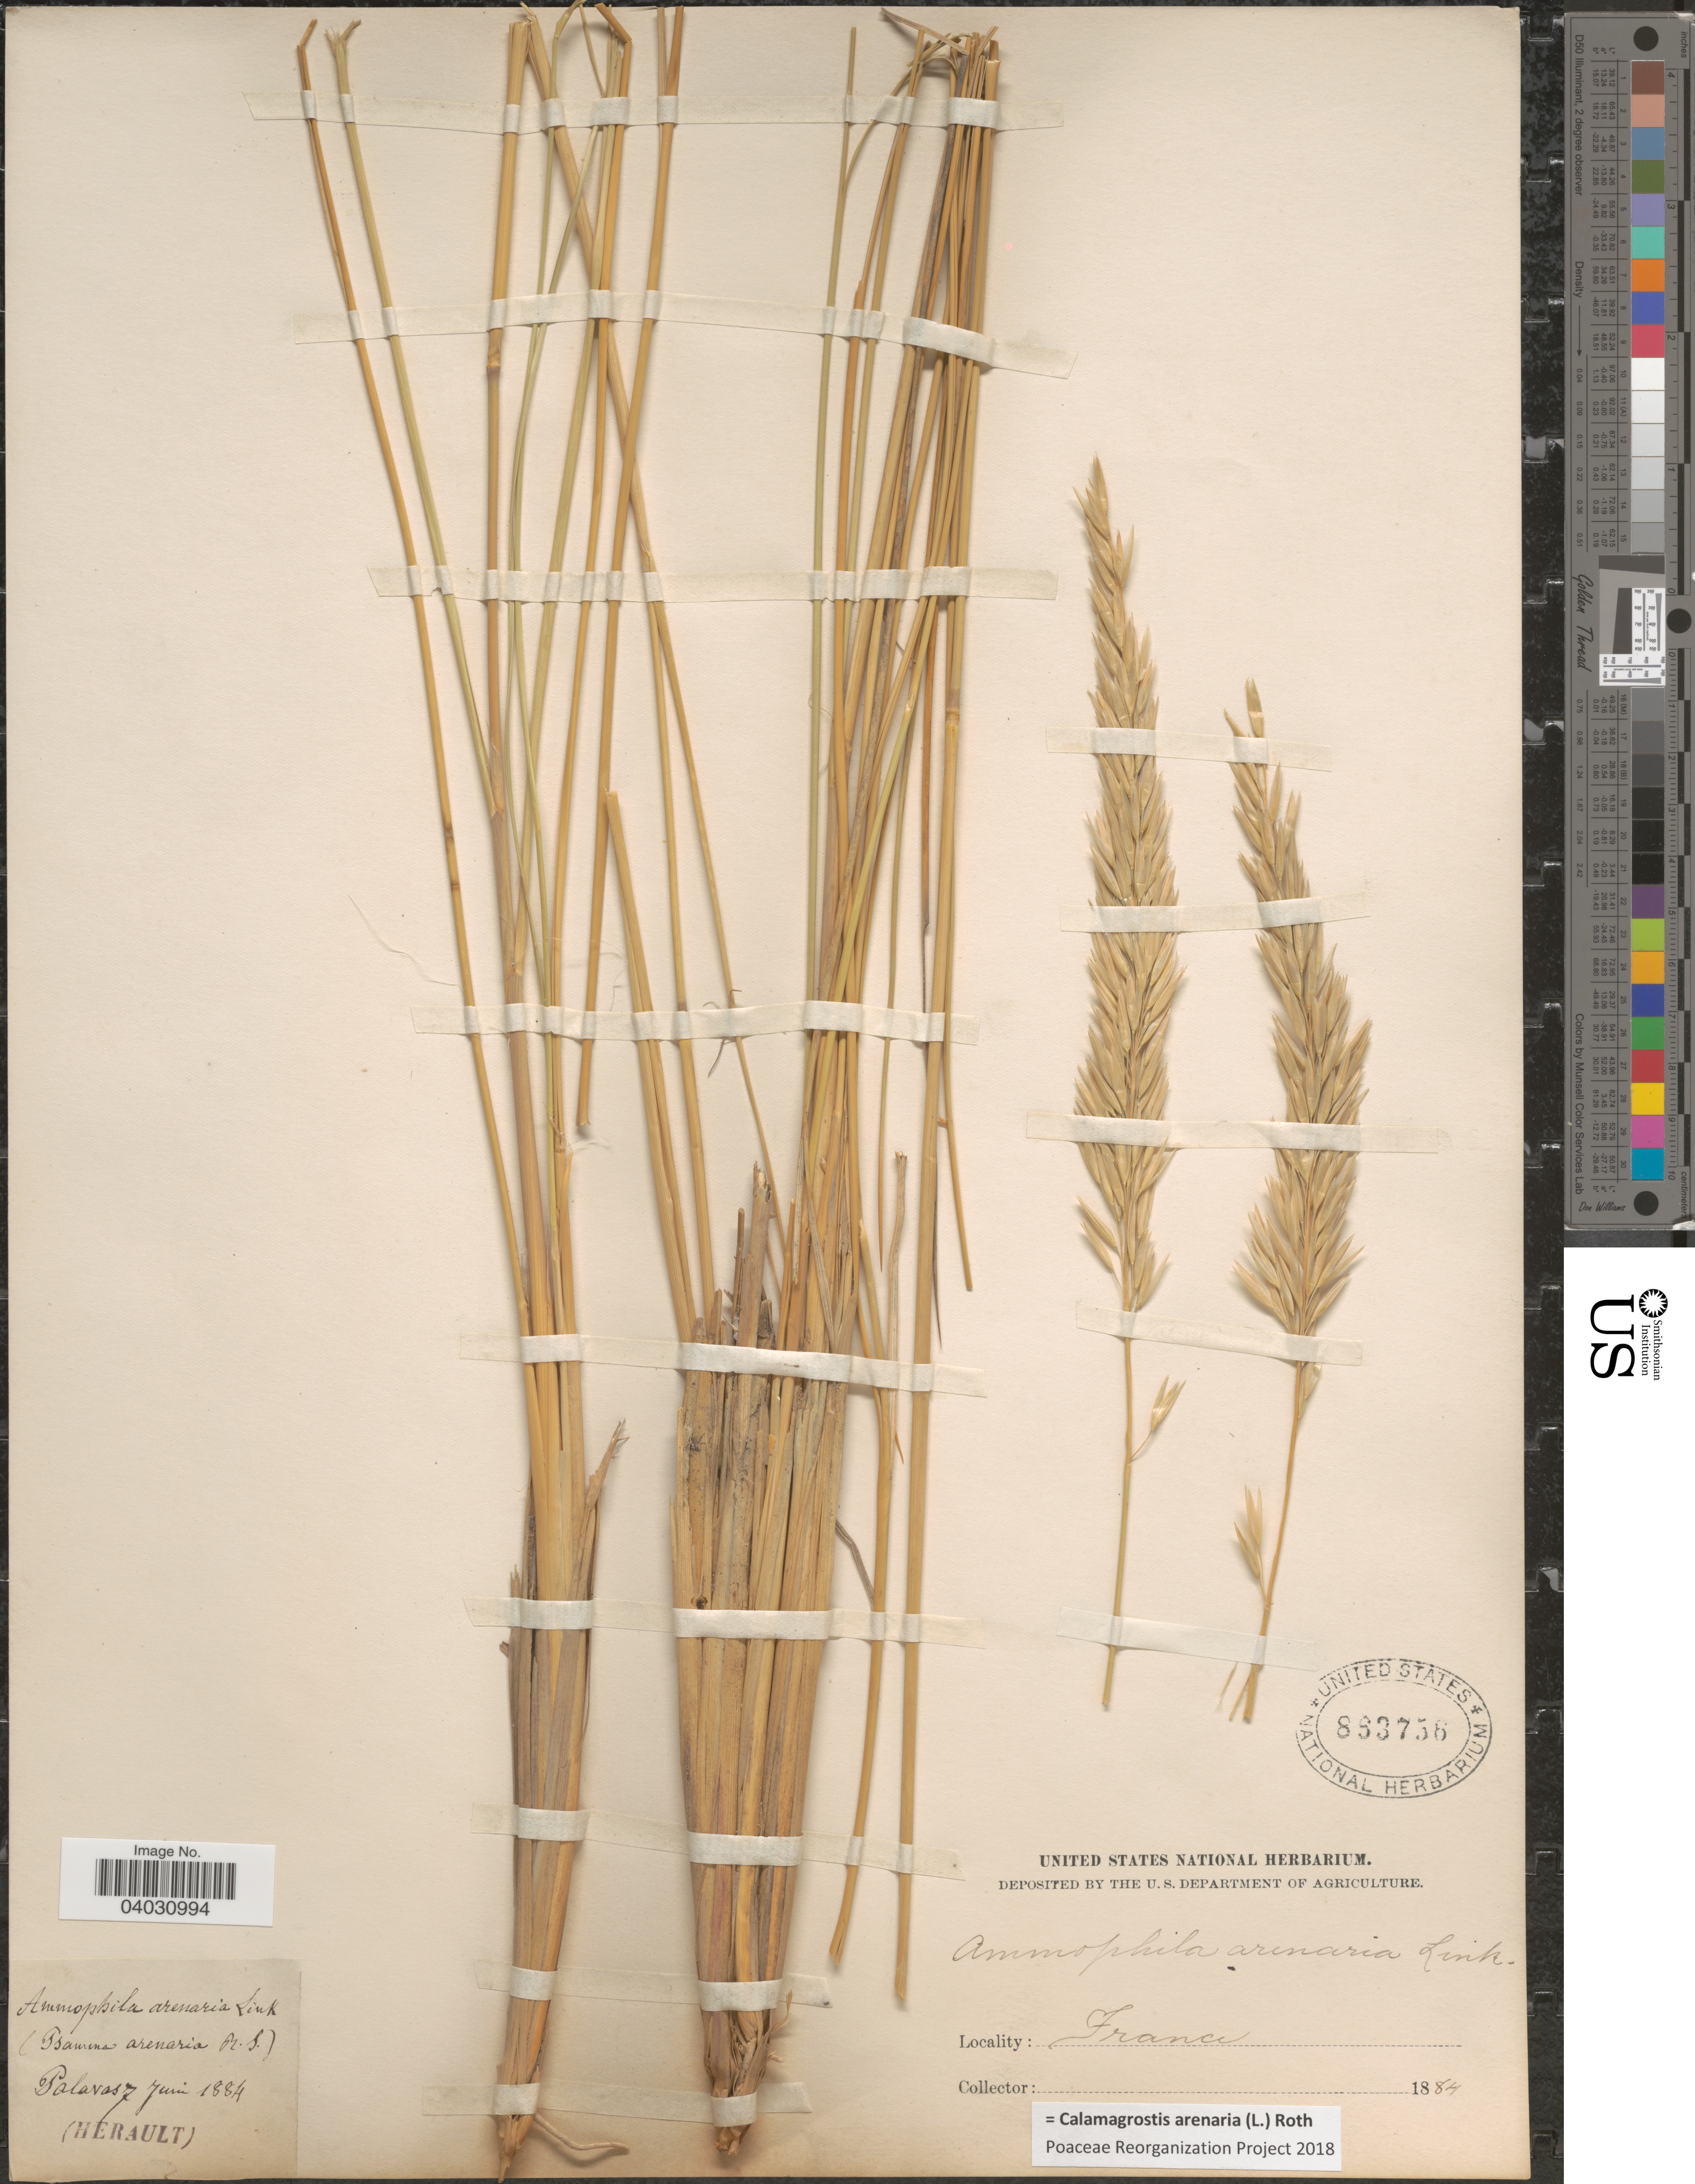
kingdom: Plantae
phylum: Tracheophyta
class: Liliopsida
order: Poales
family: Poaceae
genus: Calamagrostis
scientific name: Calamagrostis arenaria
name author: (L.) Roth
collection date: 1884-06-07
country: France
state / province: Occitanie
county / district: Hérault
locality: Palavas. (Herault).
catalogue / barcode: US 893756